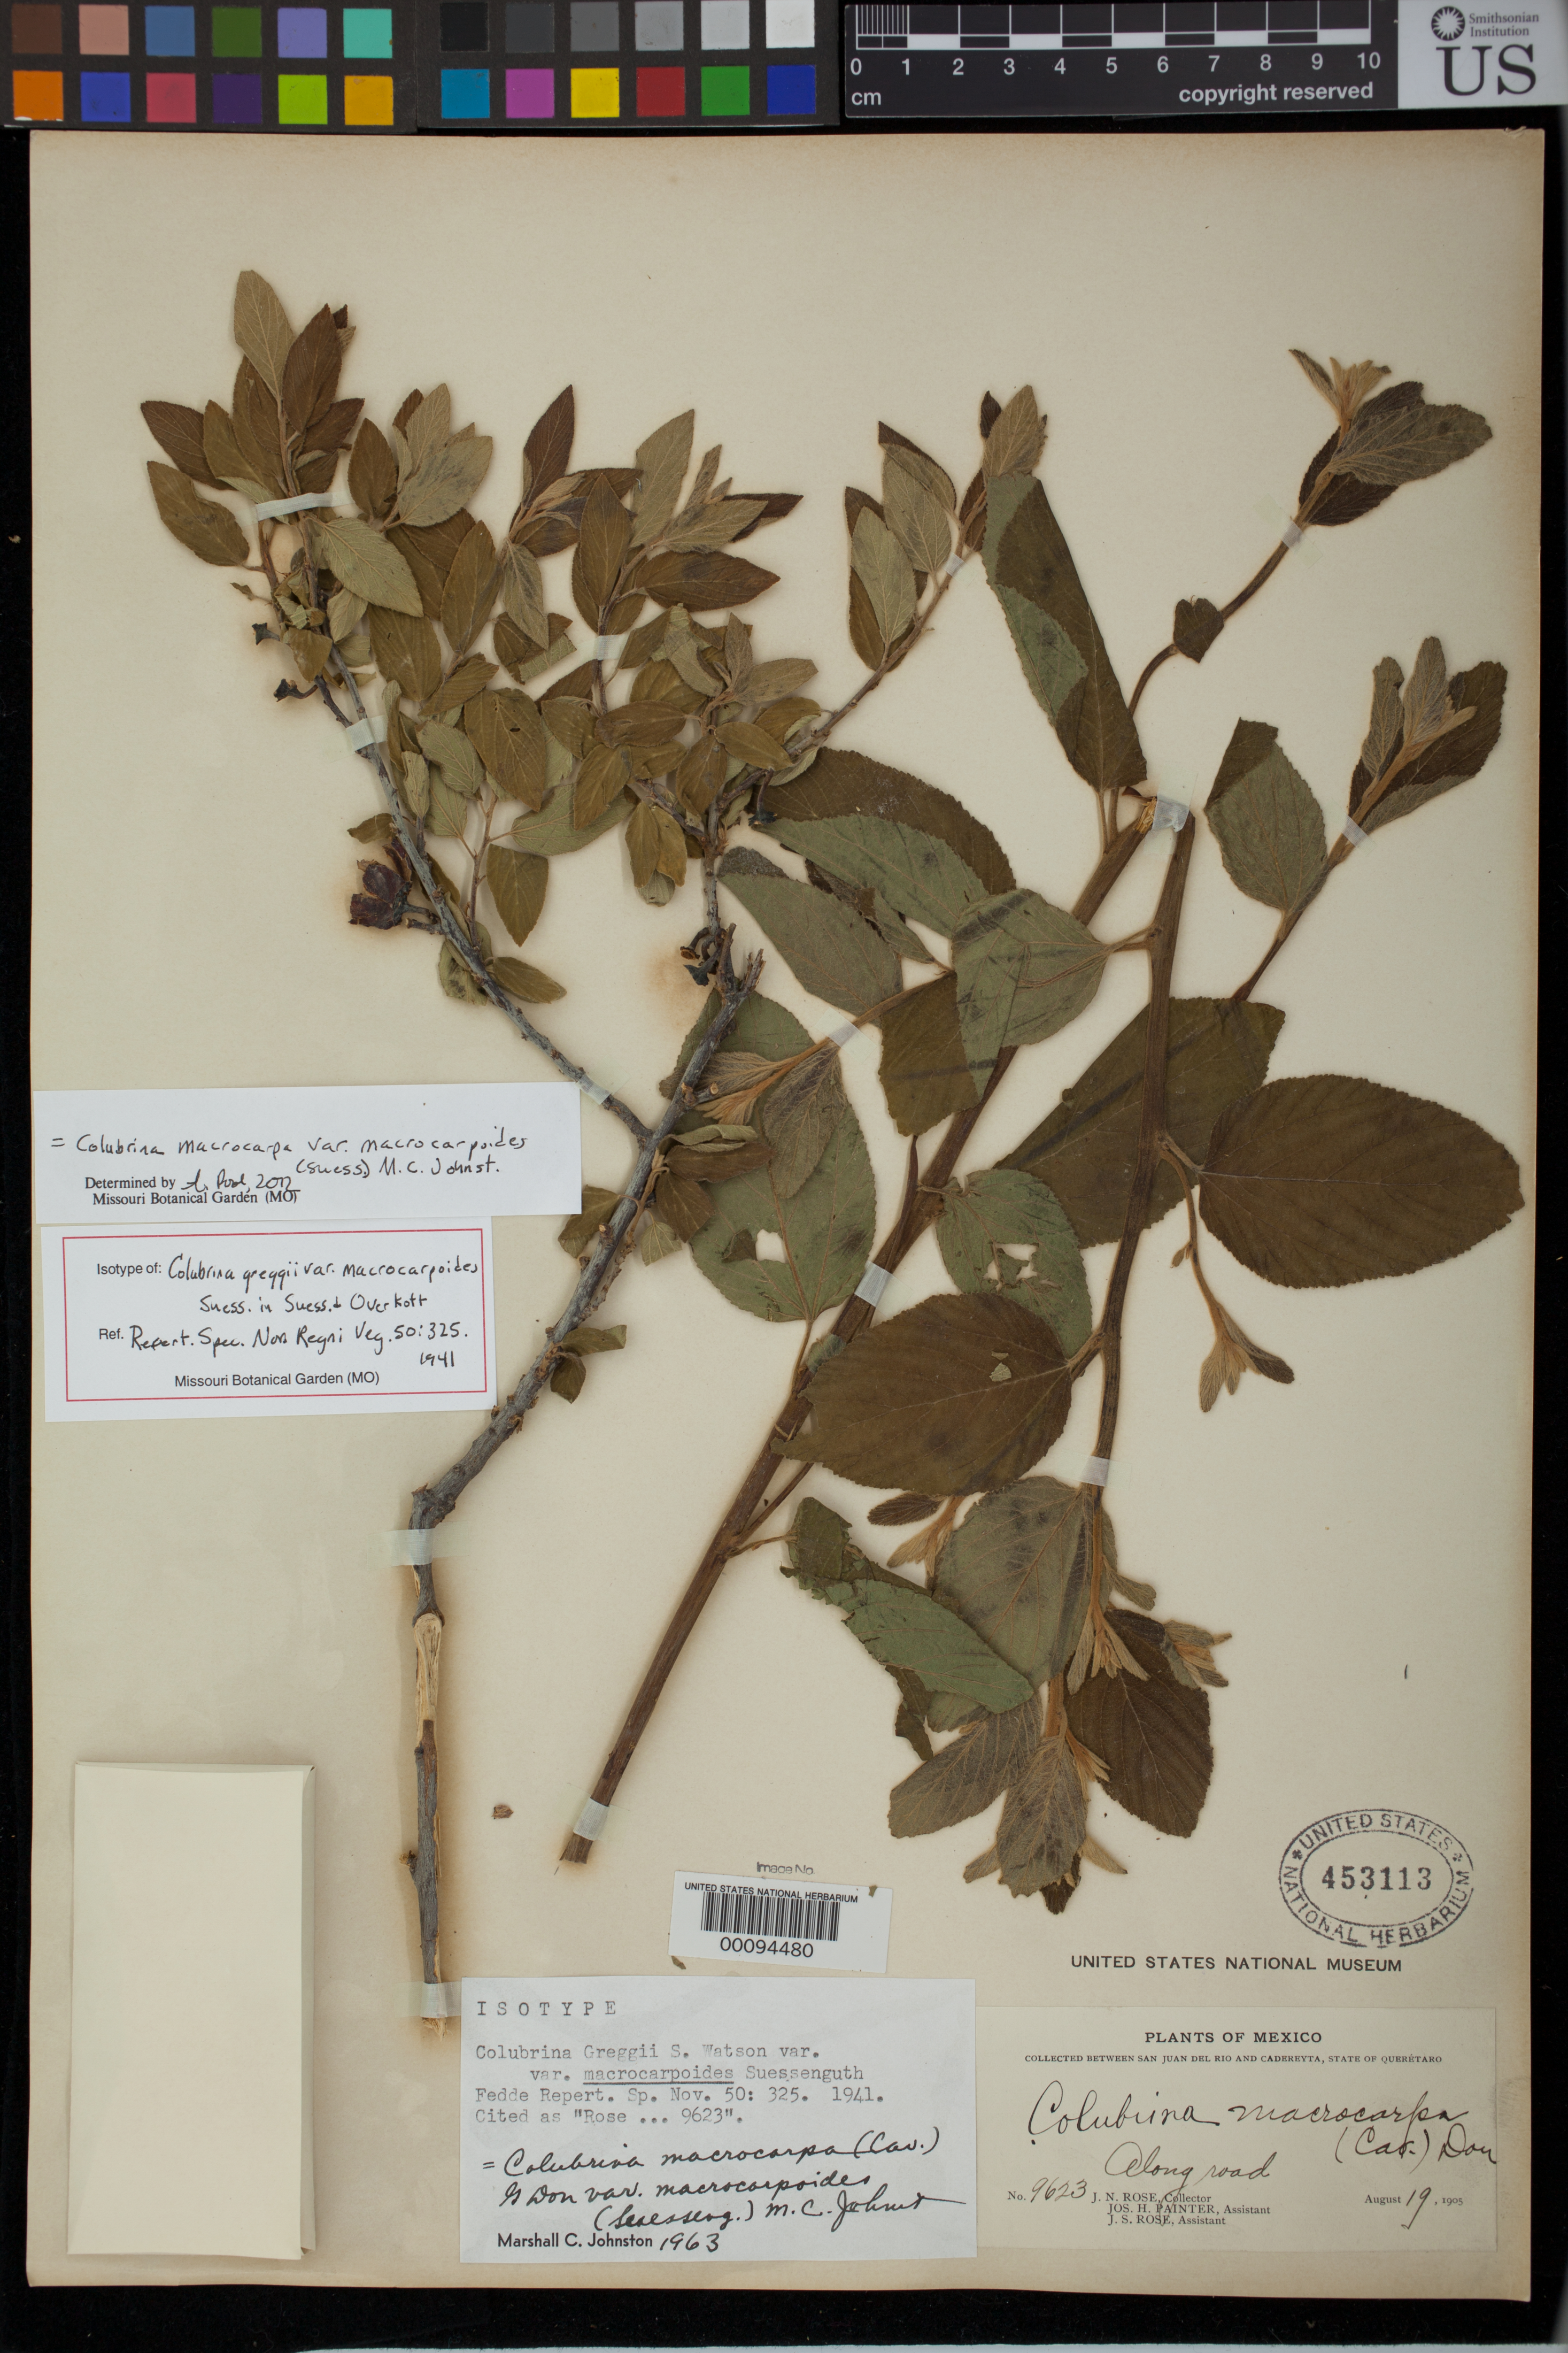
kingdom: Plantae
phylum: Tracheophyta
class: Magnoliopsida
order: Rosales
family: Rhamnaceae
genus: Colubrina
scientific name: Colubrina greggii var. macrocarpoides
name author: Suess. in Suess. & Overkott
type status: Isotype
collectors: J. N. Rose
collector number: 9623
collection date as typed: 19 Aug 1905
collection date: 1905-08-19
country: Mexico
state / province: Querétaro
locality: San Juan del Rio.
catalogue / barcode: US 453113